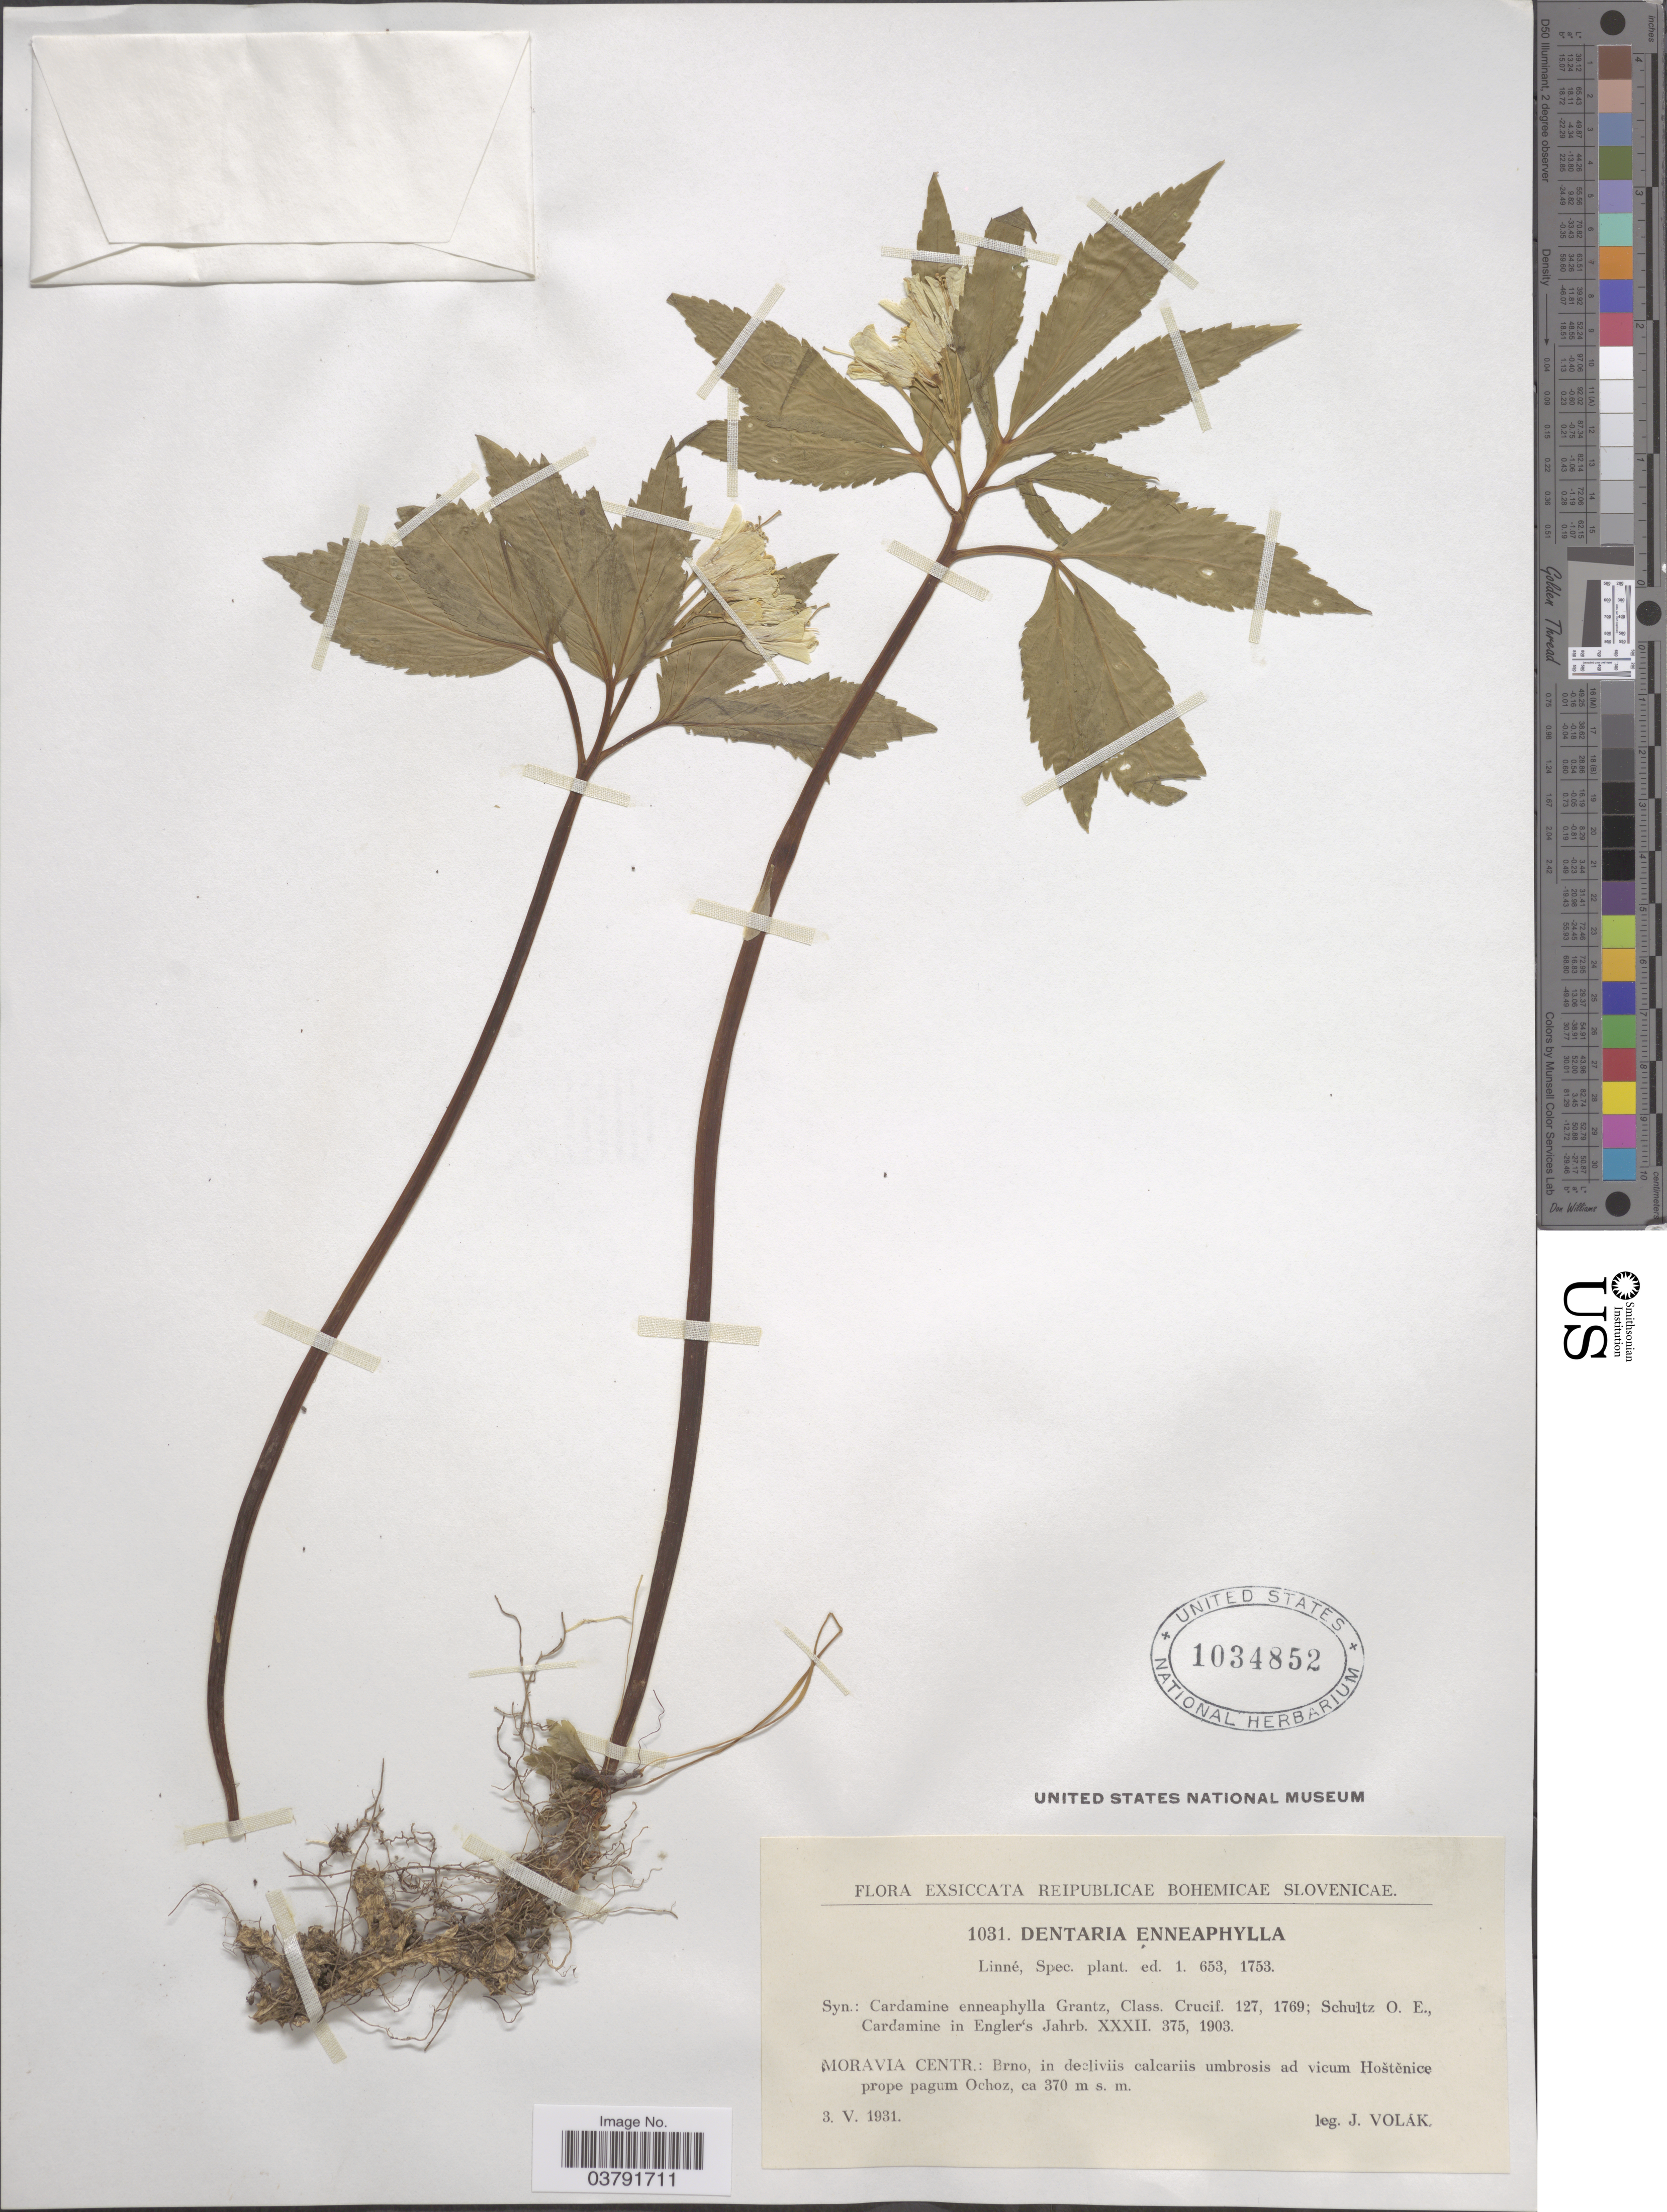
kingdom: Plantae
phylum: Tracheophyta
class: Magnoliopsida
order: Brassicales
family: Brassicaceae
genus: Dentaria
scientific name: Dentaria enneaphyllos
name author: L.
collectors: J. Volak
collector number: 1031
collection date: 1931-05-03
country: Czechia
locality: Reipublicae Bohemicae Bohemicae Slovenicae. Moravia Centr.: Brno, in decliviis calcariis umbrosis ad vicum Hostenice prope pagum Ochoz.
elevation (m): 370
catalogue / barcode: US 1034852